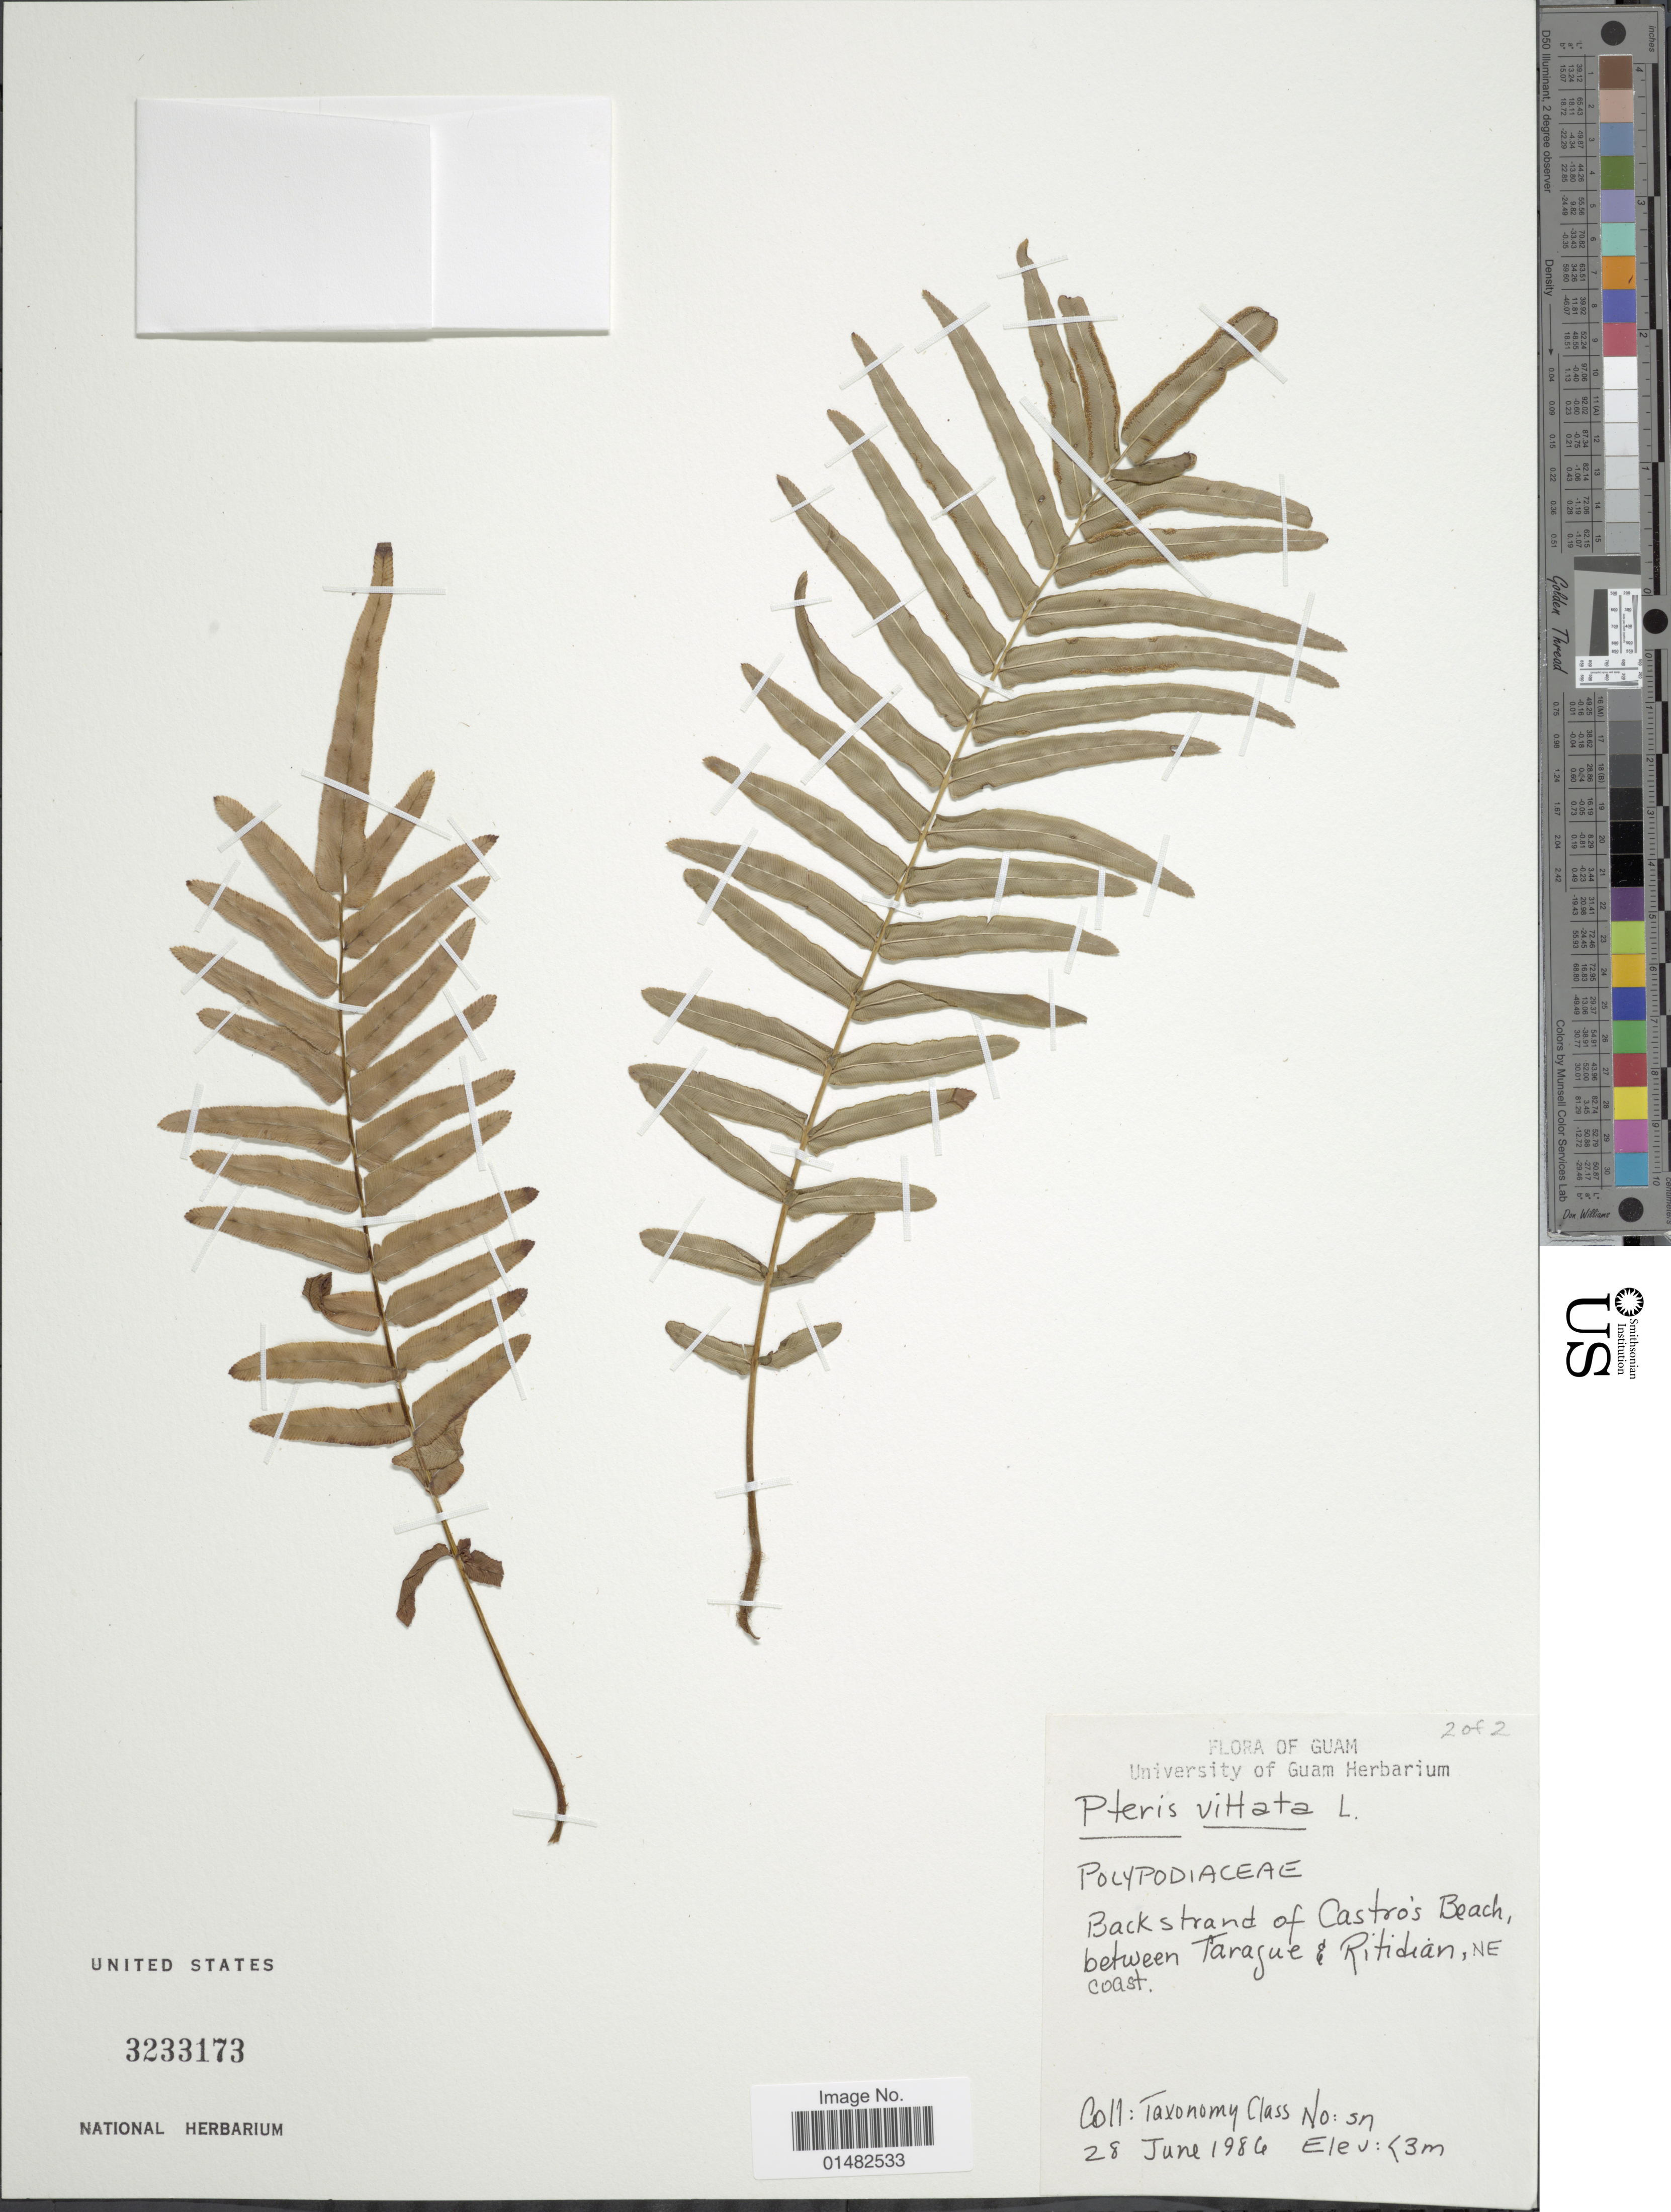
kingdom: Plantae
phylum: Tracheophyta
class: Polypodiopsida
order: Polypodiales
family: Pteridaceae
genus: Pteris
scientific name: Pteris vittata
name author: L.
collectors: Taxonomy class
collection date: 1980-06-28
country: Guam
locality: Guam, Back strand of Castro's Beach, between Taraque & Ritidian [interpreted]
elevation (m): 3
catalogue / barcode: US 3233173